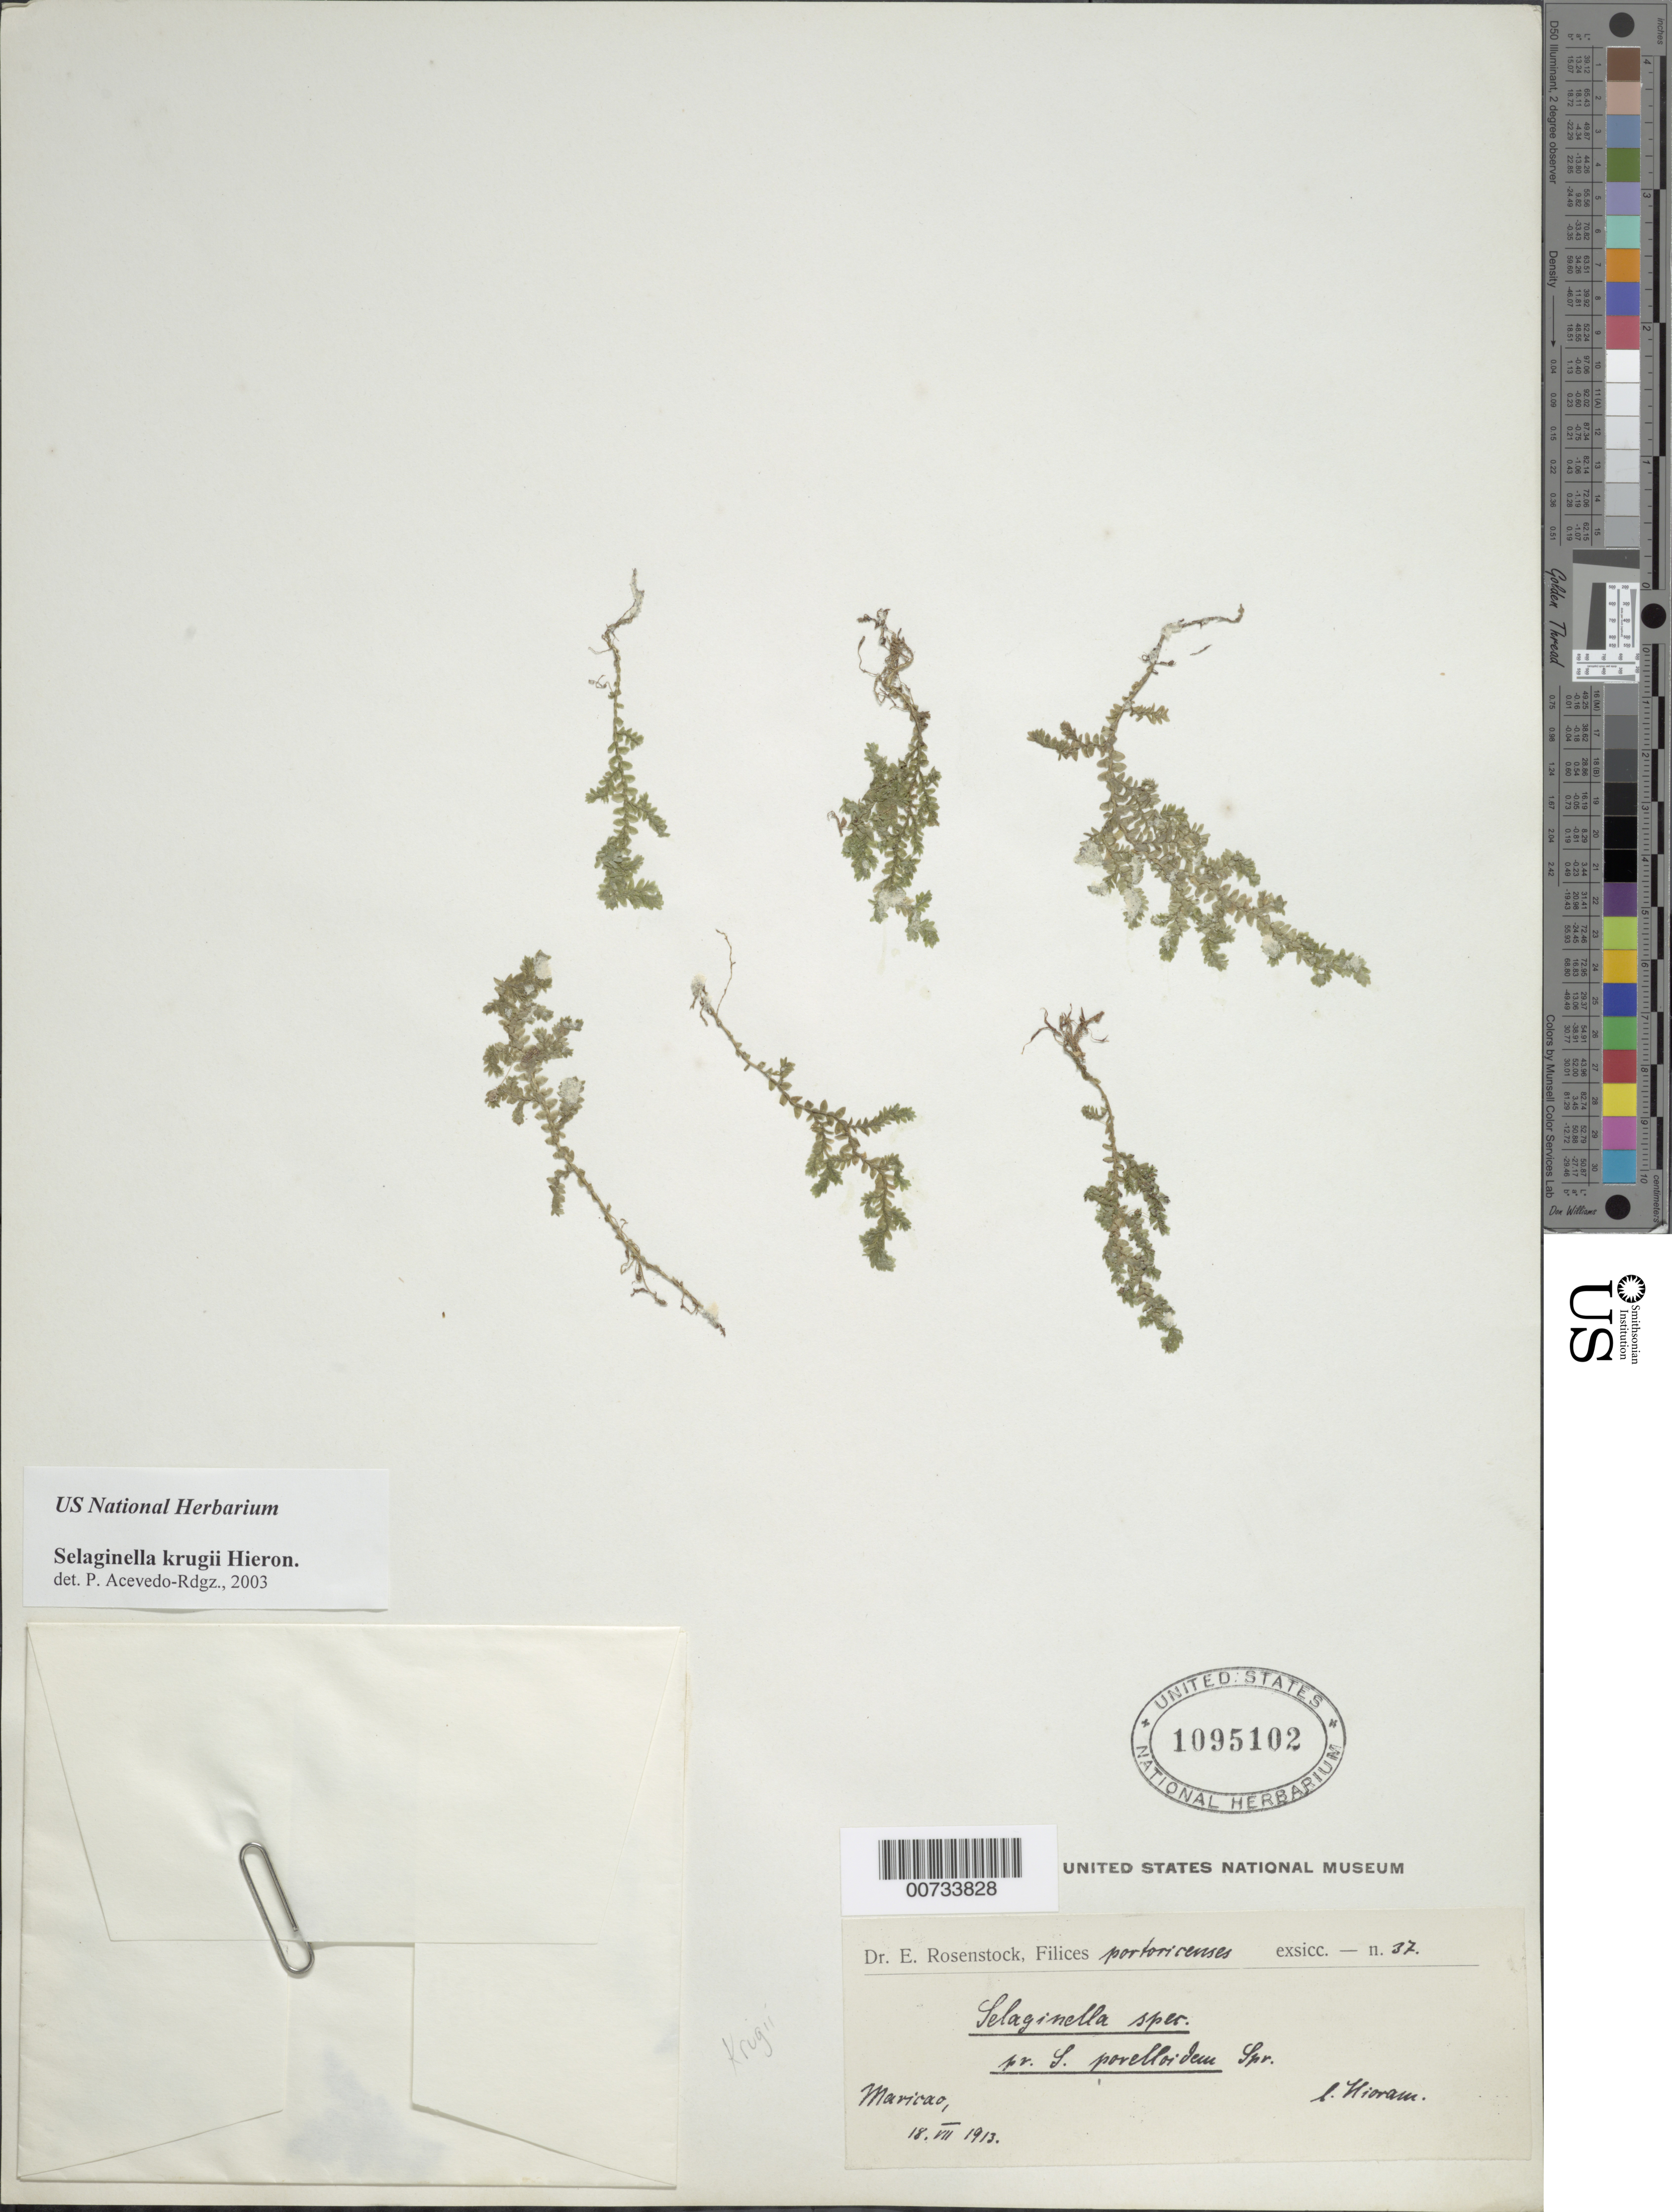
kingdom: Plantae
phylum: Tracheophyta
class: Lycopodiopsida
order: Selaginellales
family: Selaginellaceae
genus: Selaginella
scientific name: Selaginella krugii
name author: Hieron.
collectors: Bro. Hioram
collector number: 37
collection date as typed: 18 Jul 1913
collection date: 1913-07-18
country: Puerto Rico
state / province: Maricao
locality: Maricao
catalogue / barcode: US 1095102